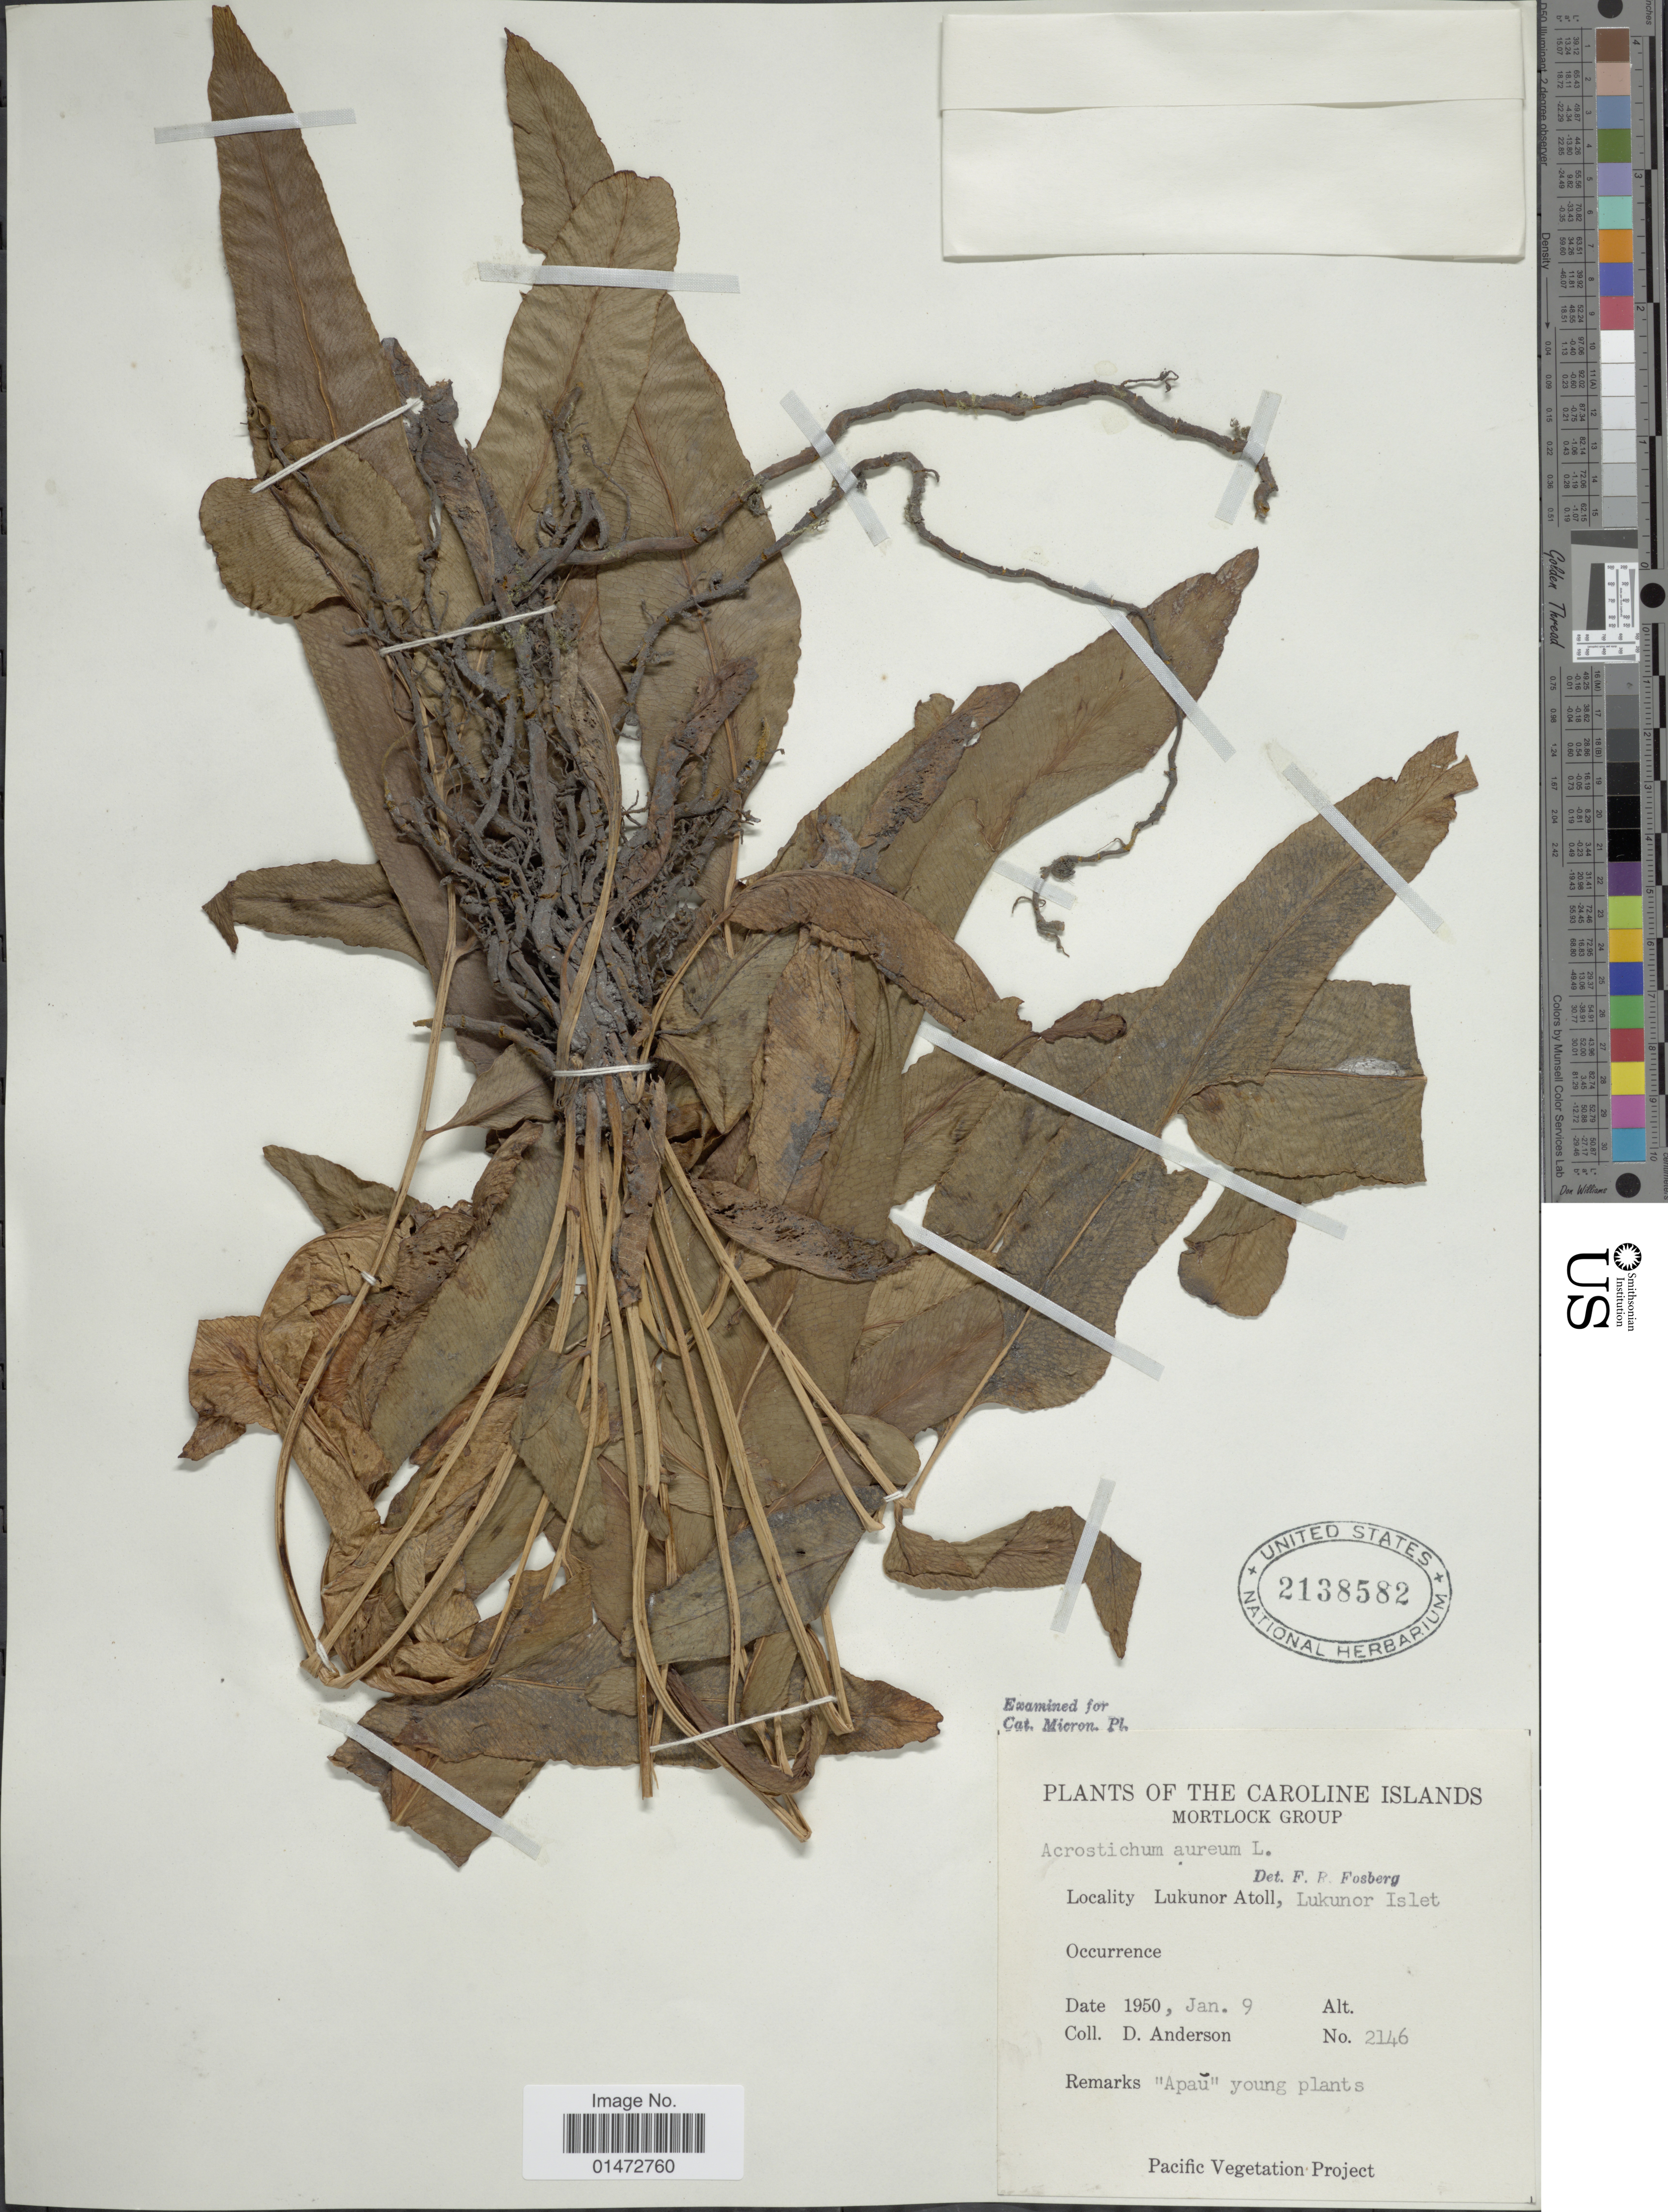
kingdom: Plantae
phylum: Tracheophyta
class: Polypodiopsida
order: Polypodiales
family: Pteridaceae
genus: Acrostichum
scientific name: Acrostichum aureum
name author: L.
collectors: D. Anderson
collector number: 2146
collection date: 1950-01-09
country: Micronesia, Federated States of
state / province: Truk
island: Lukunor Atoll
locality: The Caroline Islands. Mortlock Group. Lukunor Atoll, Lukunor Islet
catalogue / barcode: US 2138582